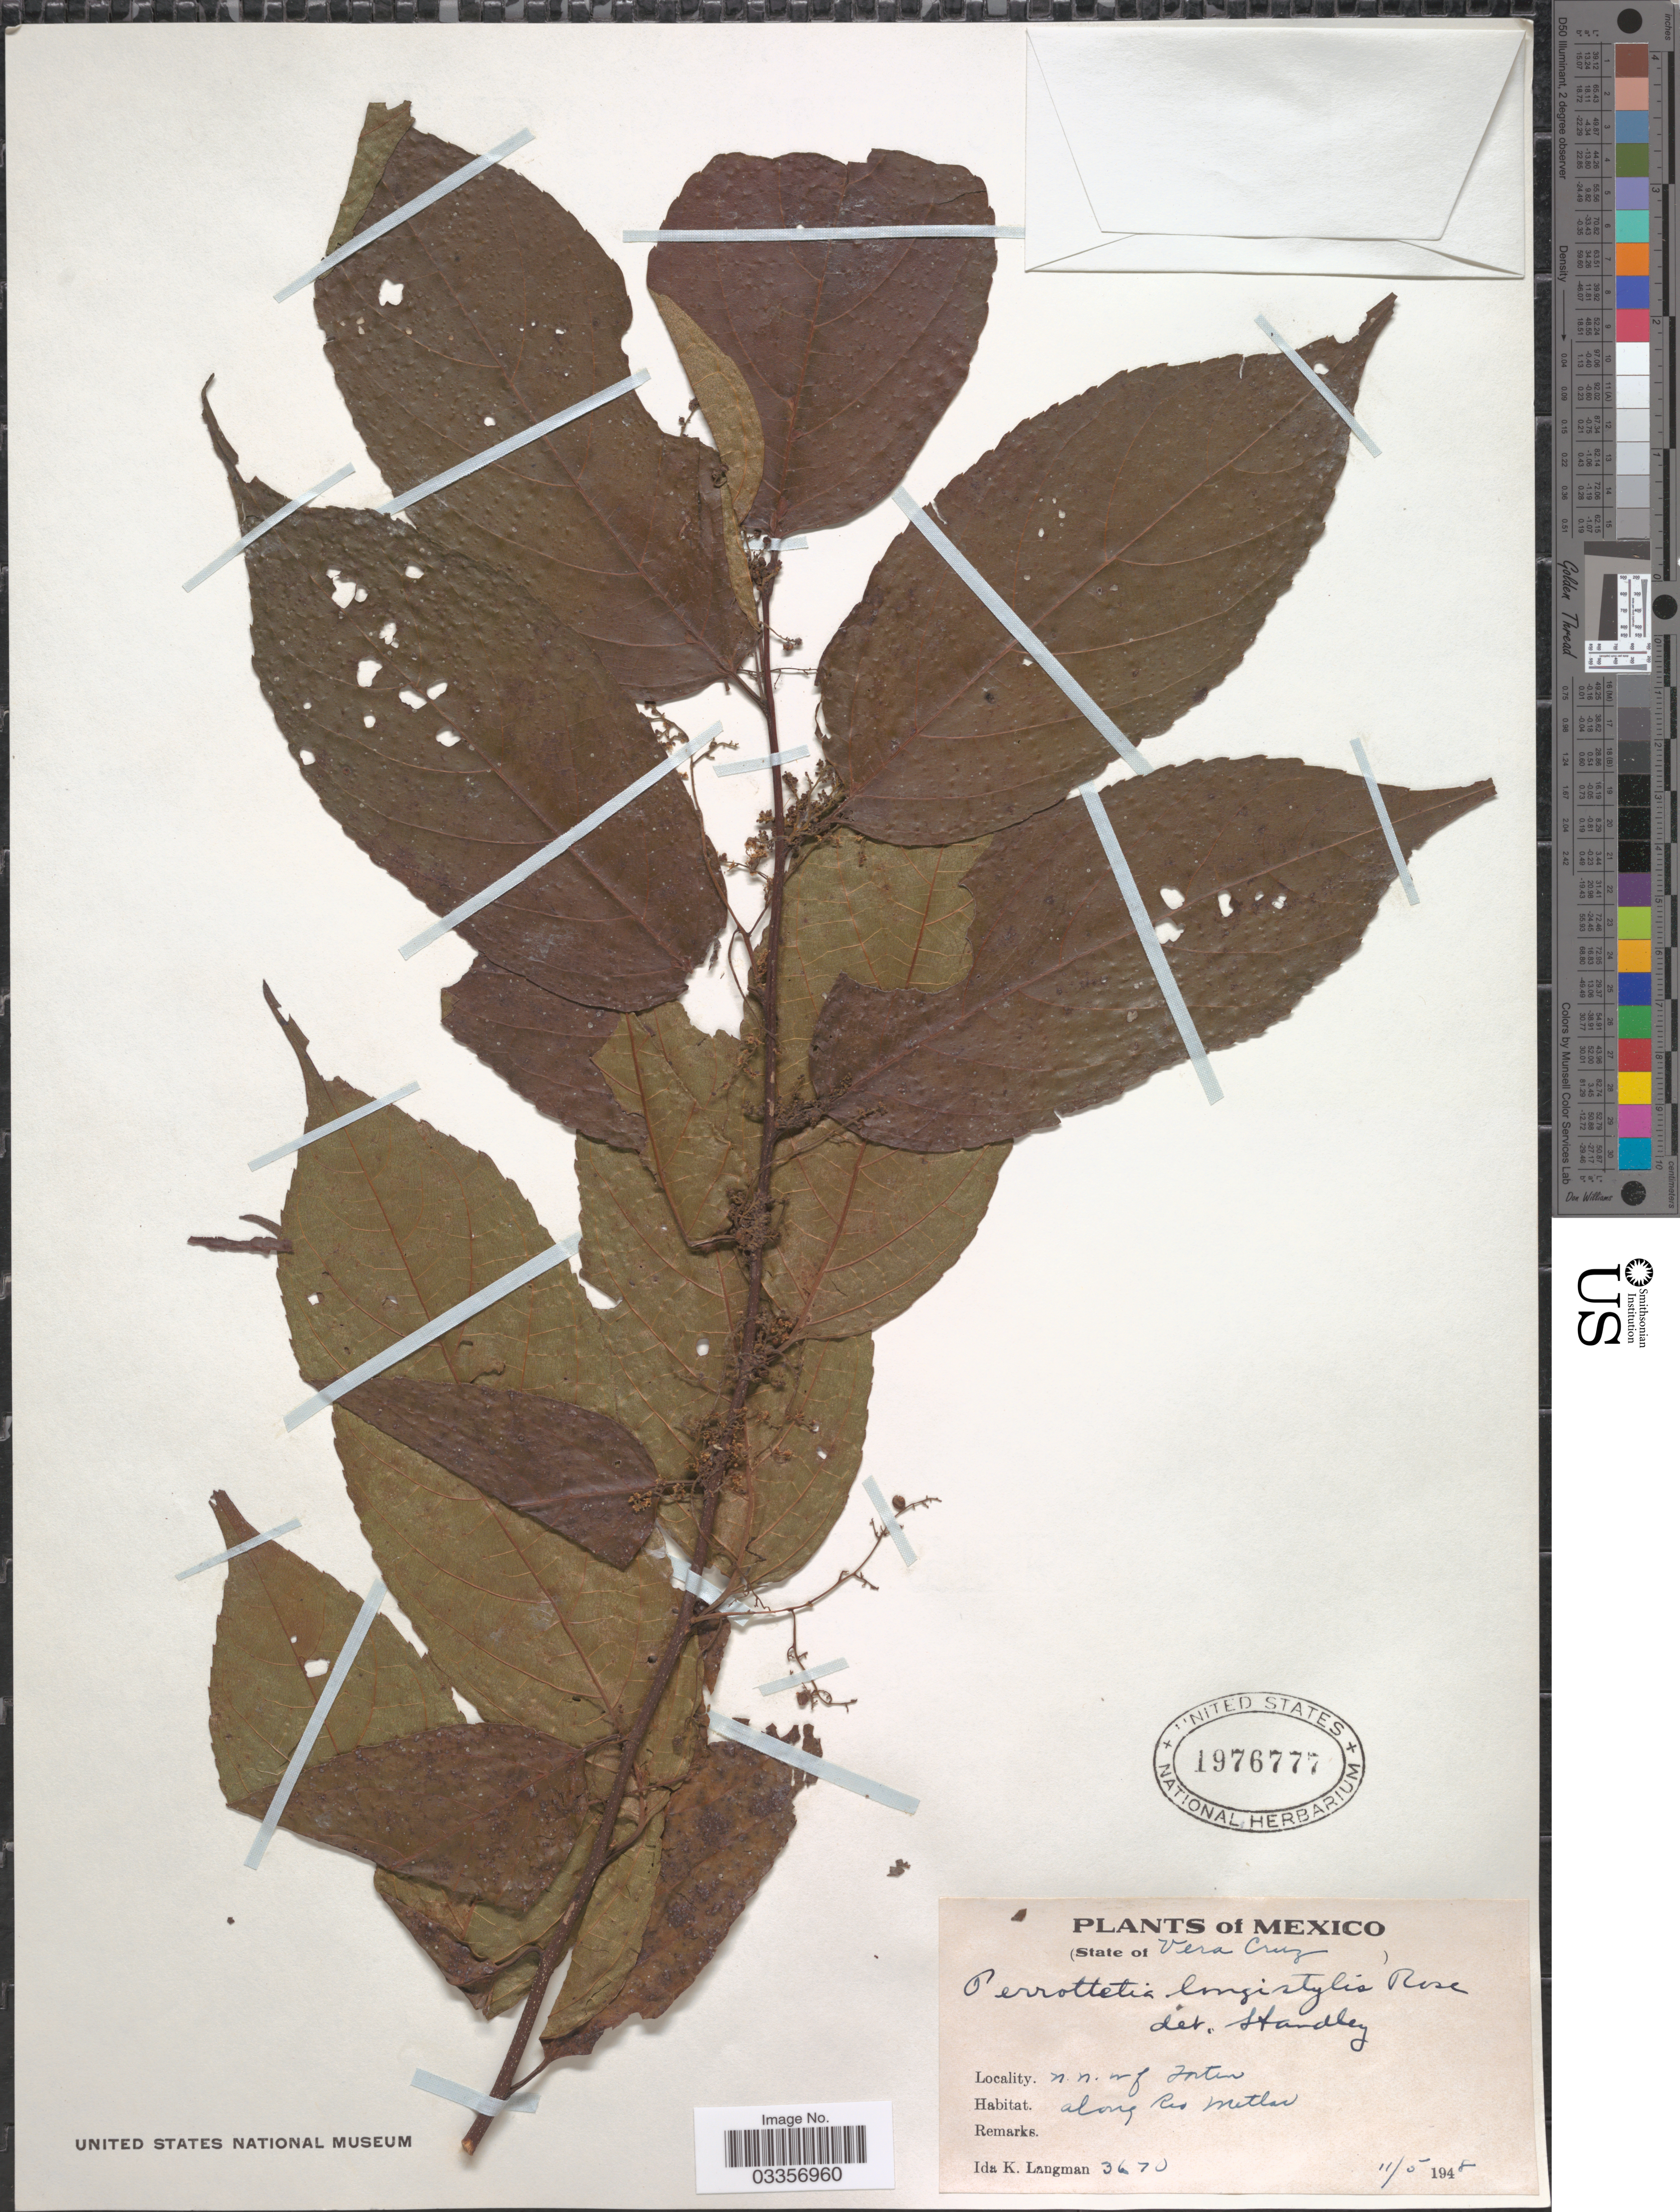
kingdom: Plantae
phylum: Tracheophyta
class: Magnoliopsida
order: Huerteales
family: Dipentodontaceae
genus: Perrottetia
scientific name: Perrottetia longistylis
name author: Rose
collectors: I. K. Langman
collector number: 3670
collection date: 1948-05-11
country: Mexico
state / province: Veracruz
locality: Vera Cruz. N.N.W. of Fortin, along Rio Metlac.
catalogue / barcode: US 1976777